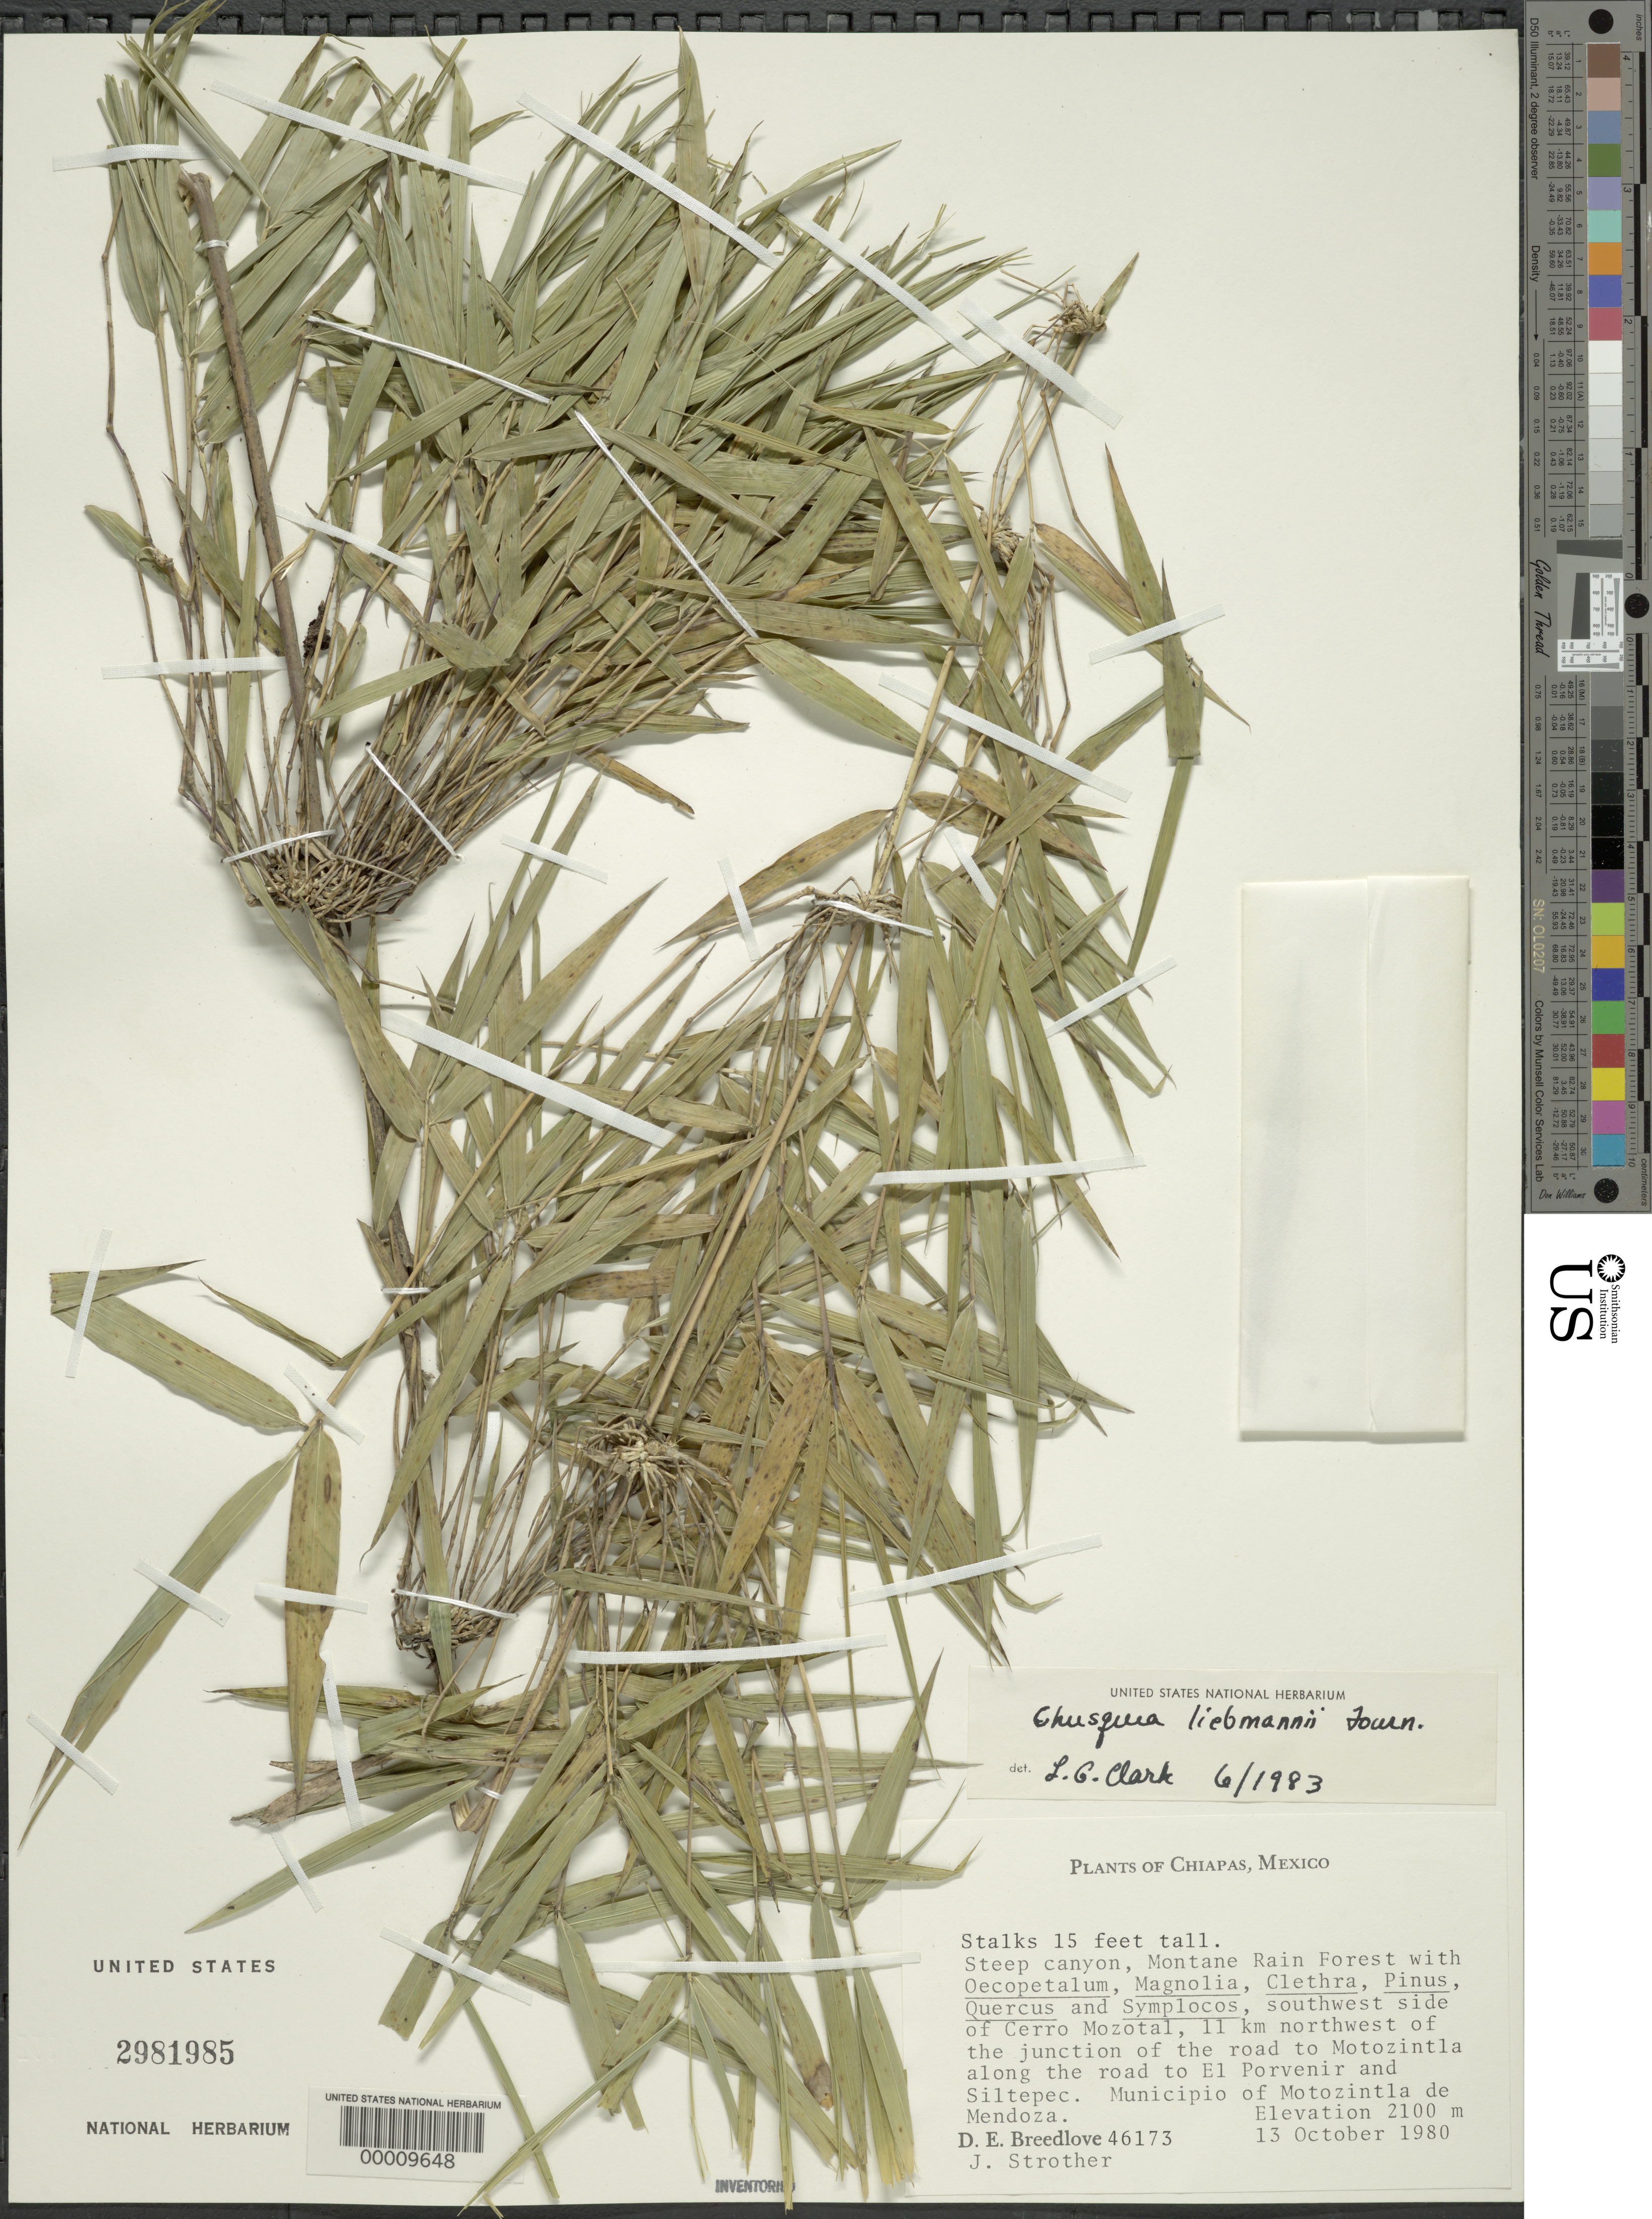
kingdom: Plantae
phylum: Tracheophyta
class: Liliopsida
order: Poales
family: Poaceae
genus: Chusquea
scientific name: Chusquea liebmannii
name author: E. Fourn.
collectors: D. E. Breedlove & J. Strother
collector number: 46173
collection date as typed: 13 Oct 1980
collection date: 1980-10-13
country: Mexico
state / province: Chiapas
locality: Motozintla, El Porvenir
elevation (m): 2100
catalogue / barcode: US 2981985